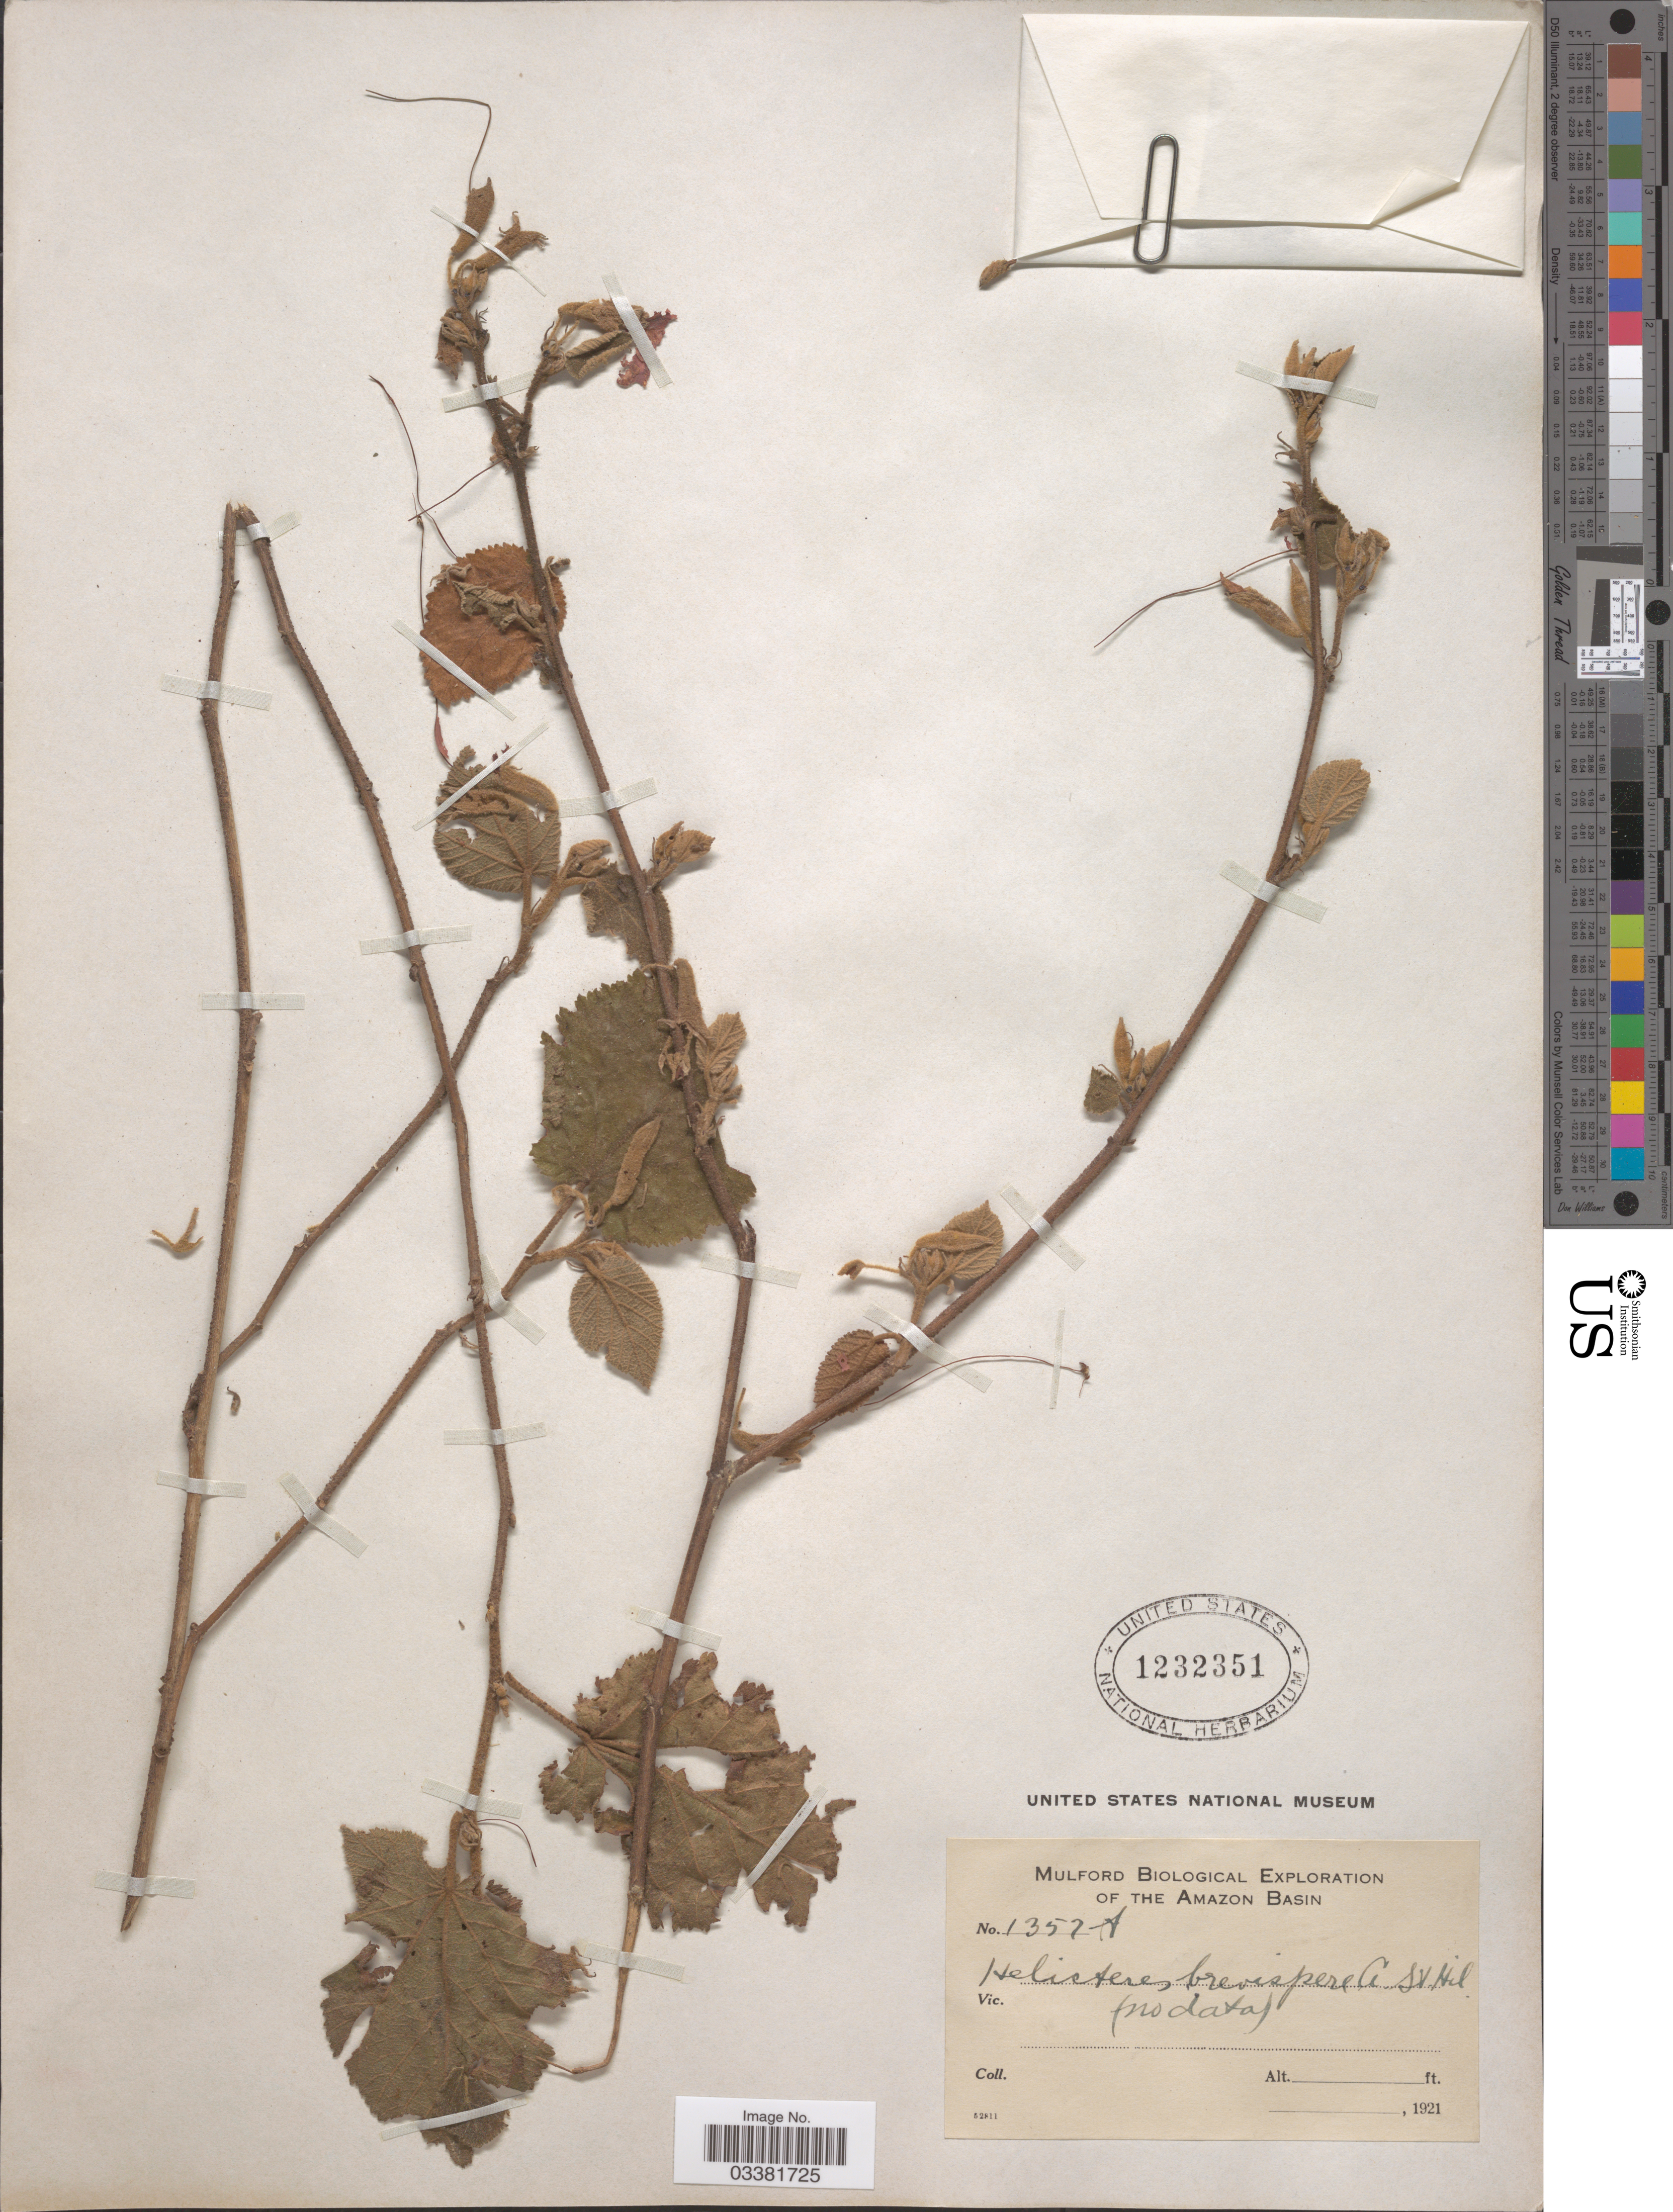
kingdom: Plantae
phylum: Tracheophyta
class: Magnoliopsida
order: Malvales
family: Malvaceae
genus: Helicteres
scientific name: Helicteres brevispira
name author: A. St.-Hil.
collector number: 1357 A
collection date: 1921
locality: The Amazon Basin.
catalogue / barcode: US 1232351